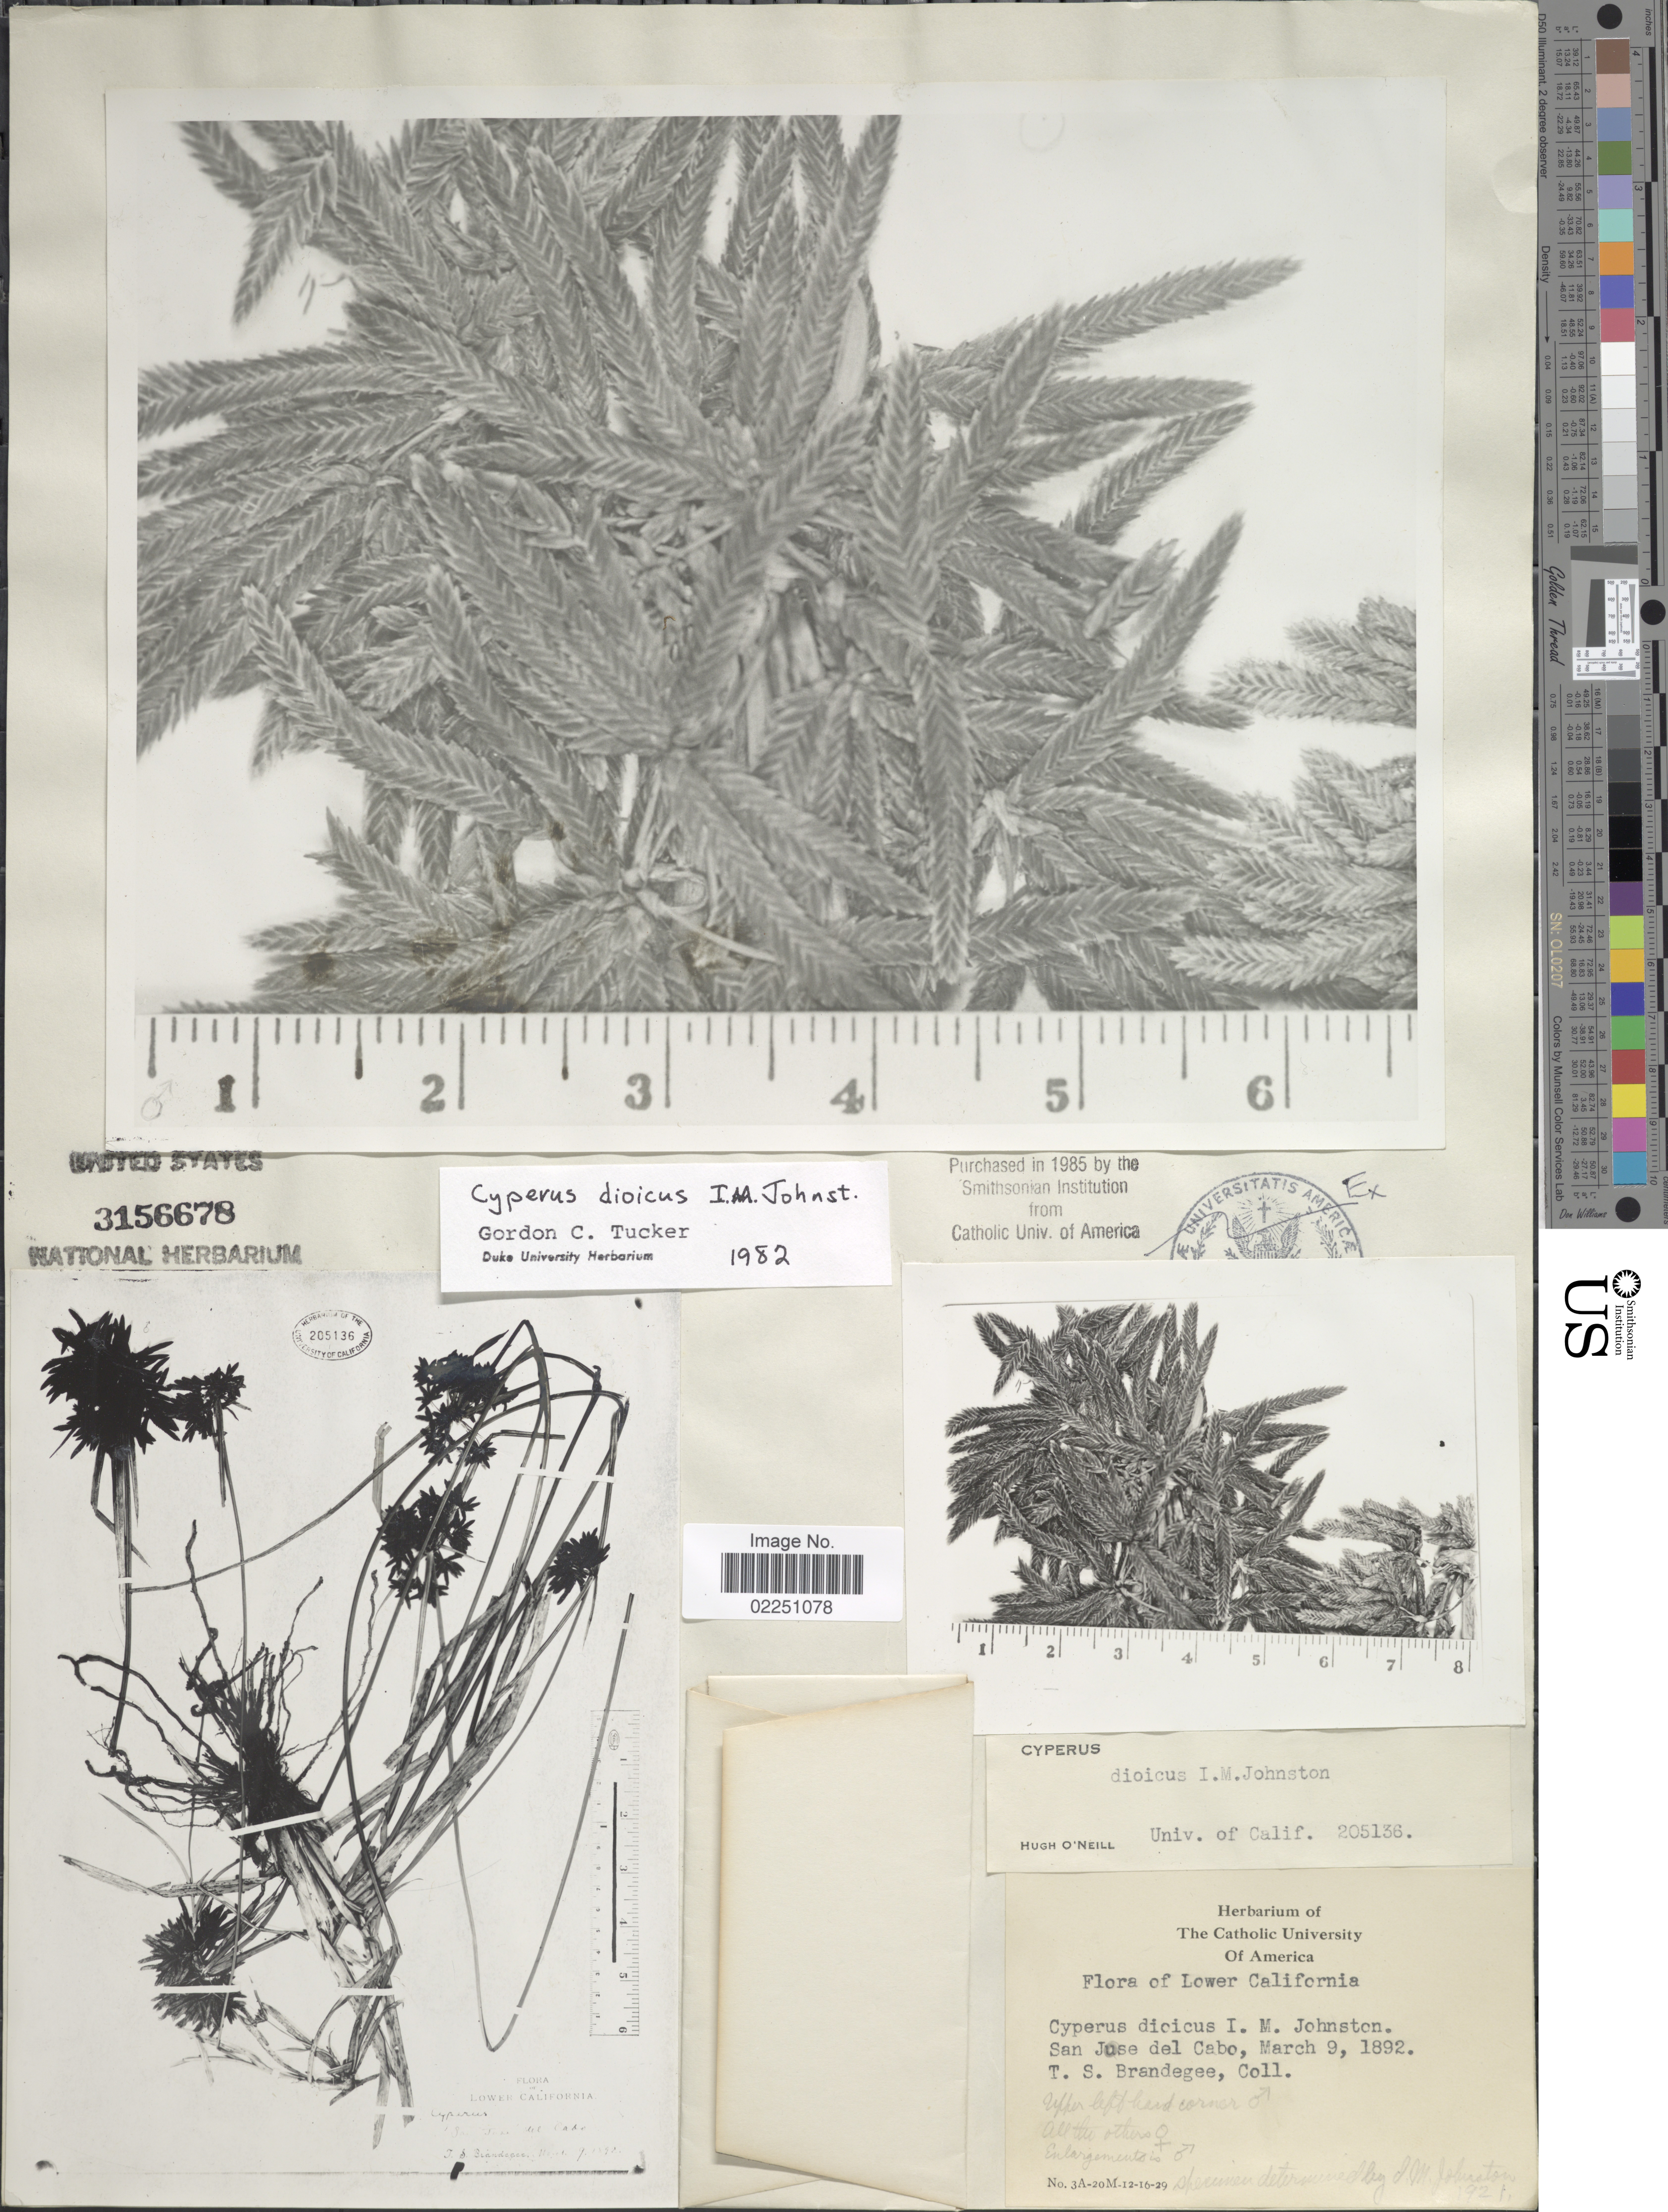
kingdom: Plantae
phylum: Tracheophyta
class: Liliopsida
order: Poales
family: Cyperaceae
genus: Cyperus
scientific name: Cyperus dioicus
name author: I.M. Johnst.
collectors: T. S. Brandegee (herbarium)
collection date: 1892-03-09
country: Mexico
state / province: Baja California Sur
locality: Lower California. San Jose del Cabo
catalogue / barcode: US 3156678